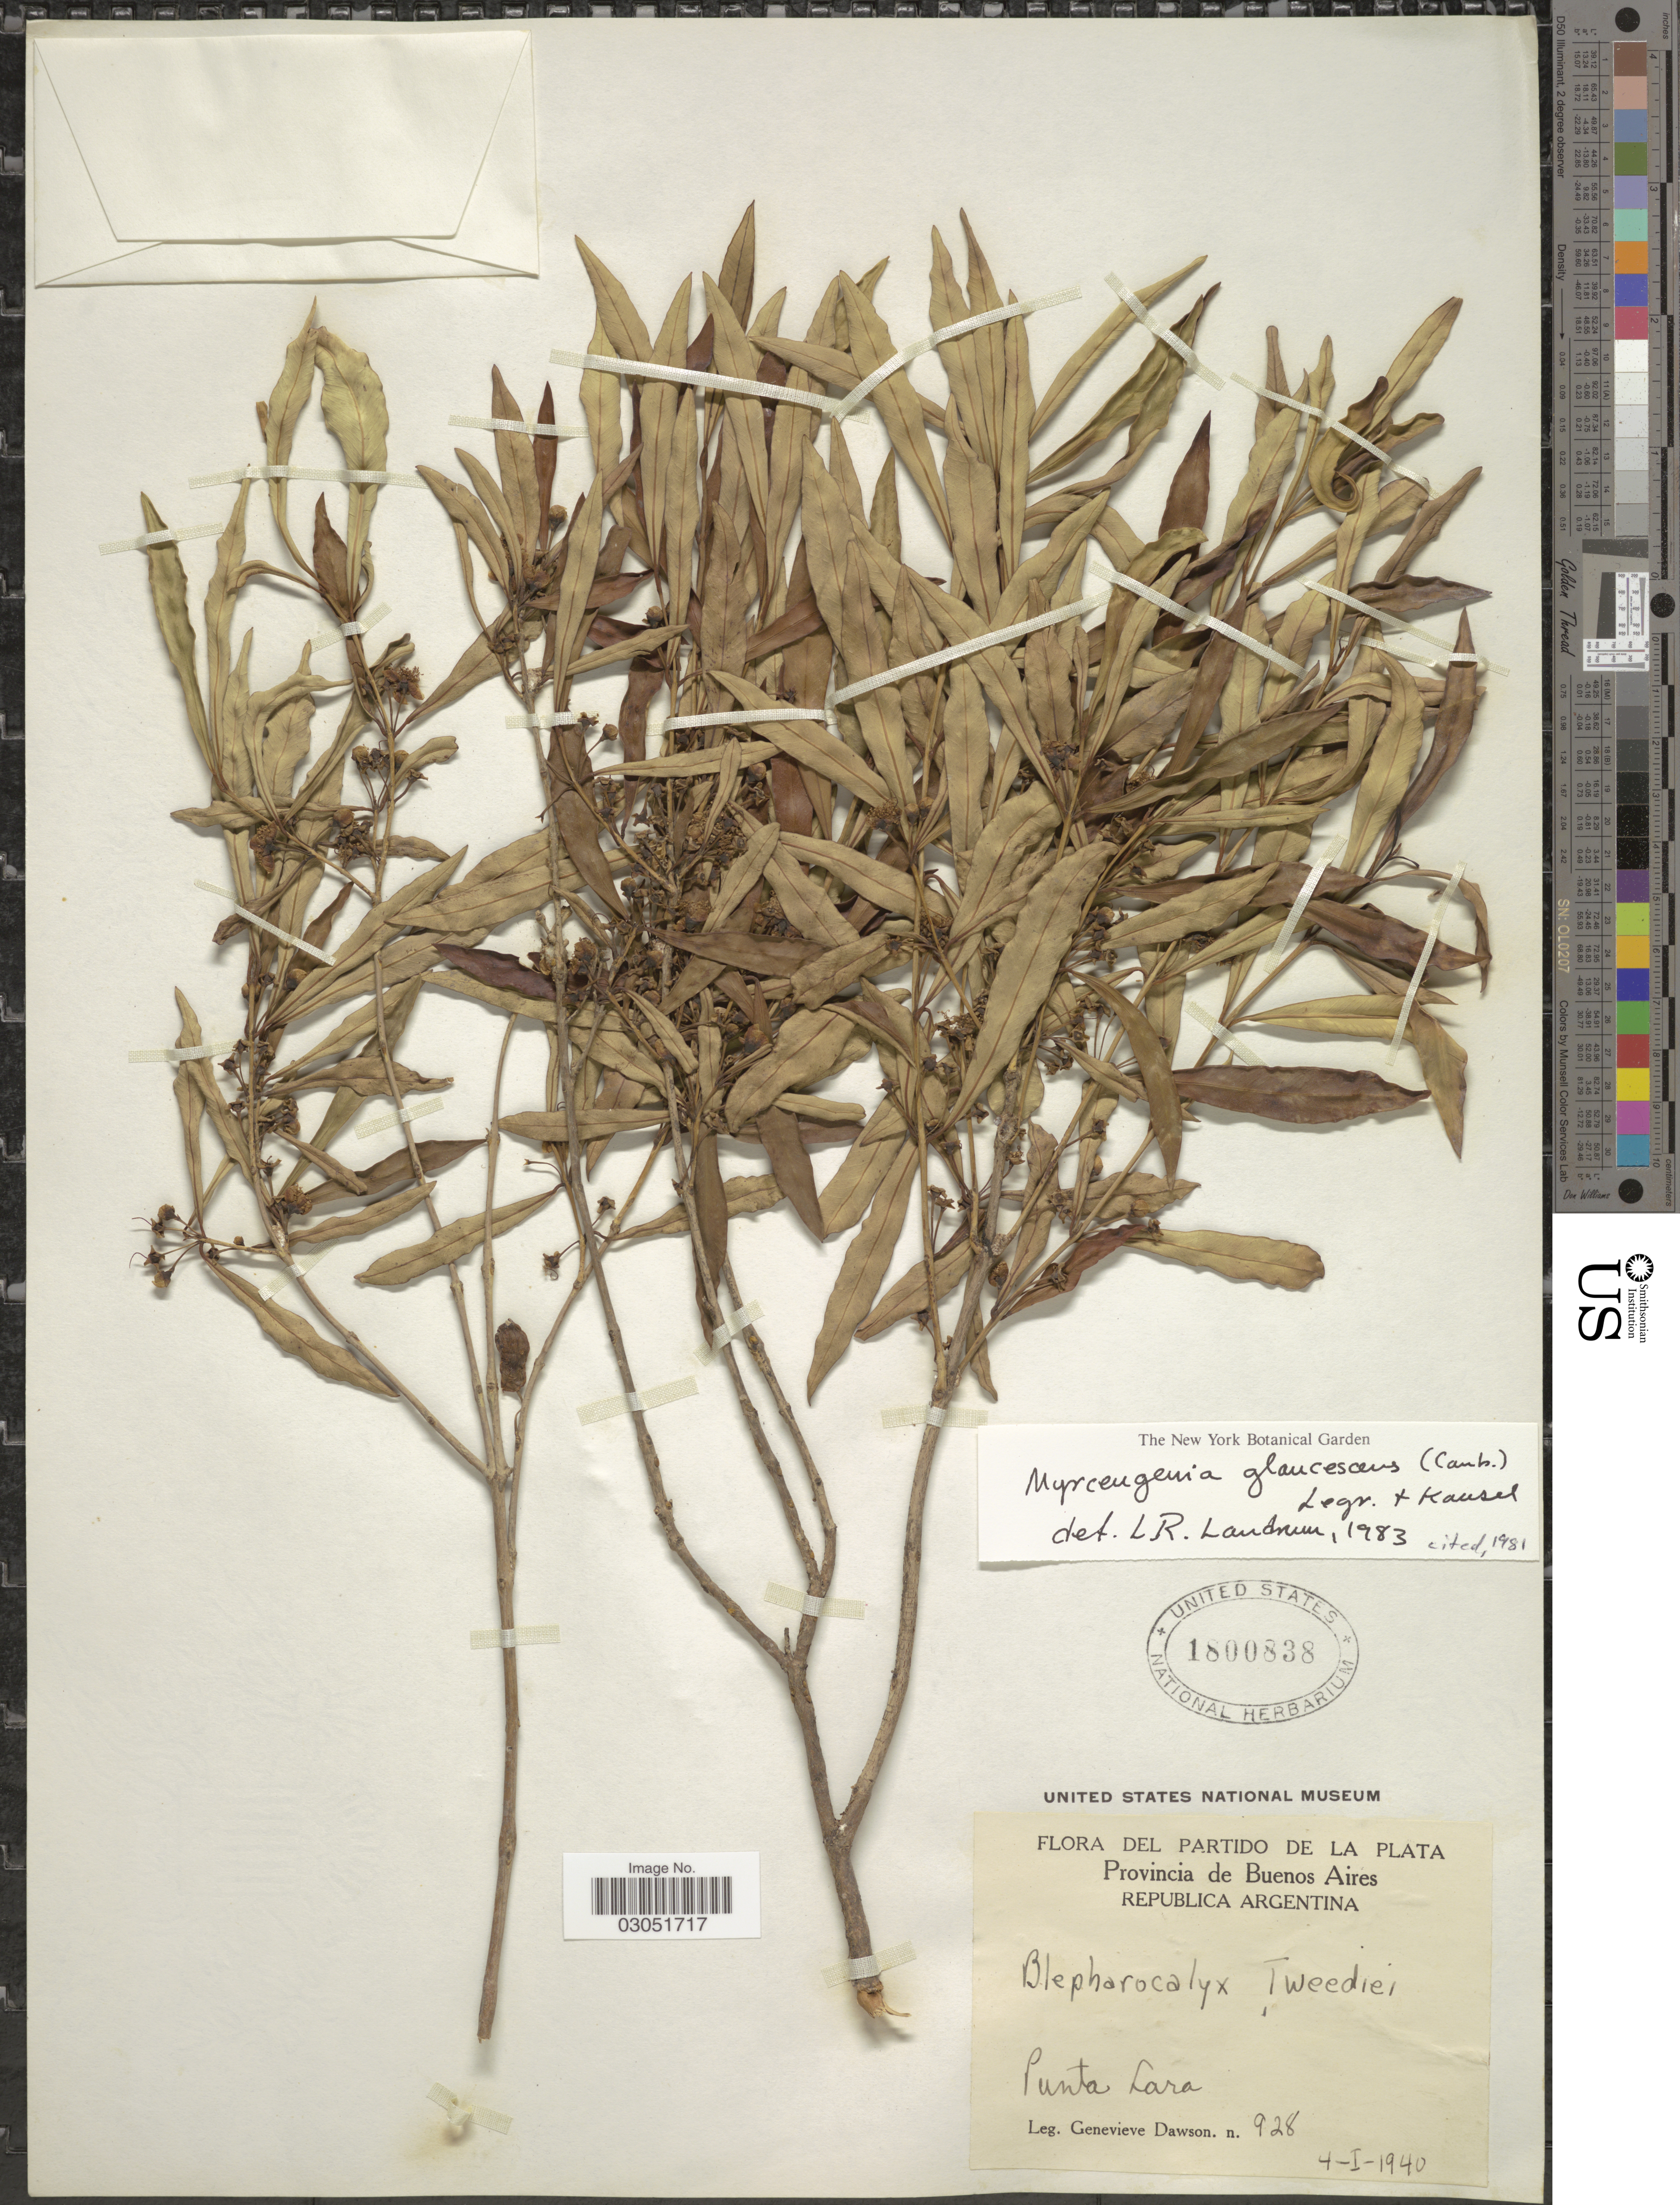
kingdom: Plantae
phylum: Tracheophyta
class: Magnoliopsida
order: Myrtales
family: Myrtaceae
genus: Myrceugenia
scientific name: Myrceugenia glaucescens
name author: (Cambess.) D. Legrand & Kausel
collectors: G. Dawson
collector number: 928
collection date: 1940-01-04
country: Argentina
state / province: Buenos Aires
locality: Partido de La Plata. Republica Argentina. Punta Lara.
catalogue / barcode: US 1800838